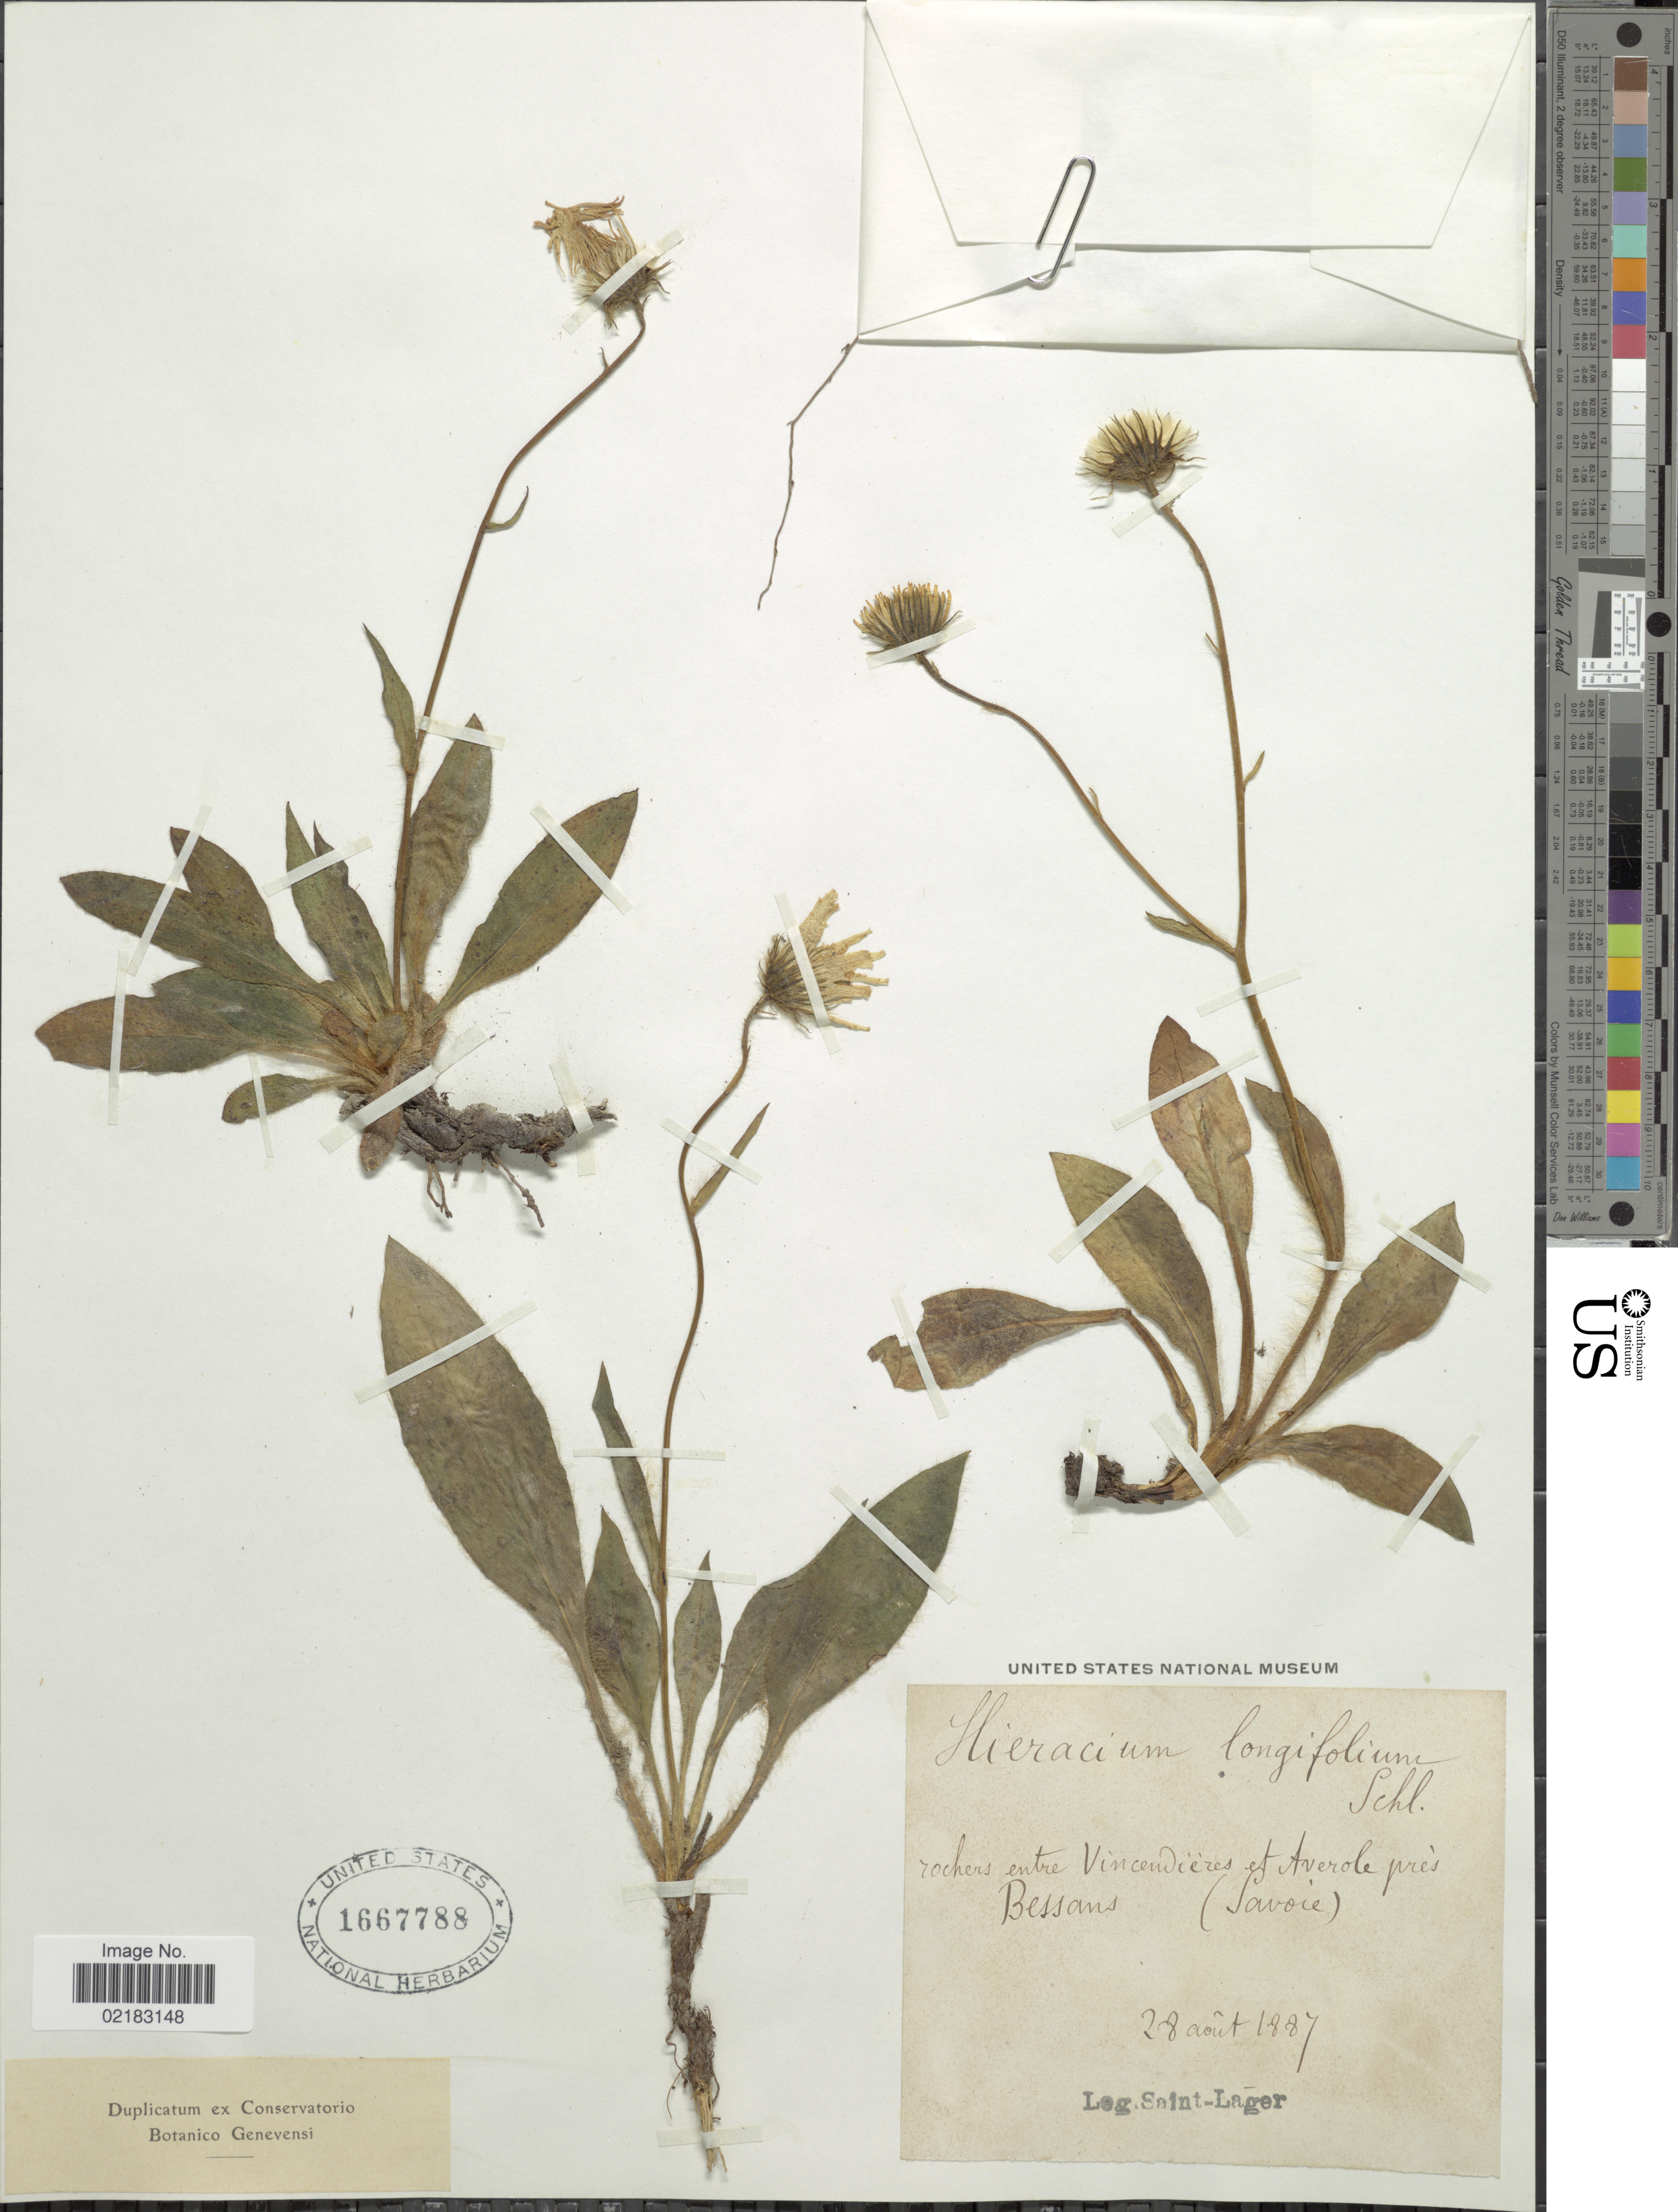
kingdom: Plantae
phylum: Tracheophyta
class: Magnoliopsida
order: Asterales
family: Asteraceae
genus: Hieracium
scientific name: Hieracium longifolium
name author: Hornem.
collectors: Saint-Lager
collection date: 1887-08-28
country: France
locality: Rochers entre Vincenwieres et Averole pres Bessans (savoice) [interpreted]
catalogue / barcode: US 1667788